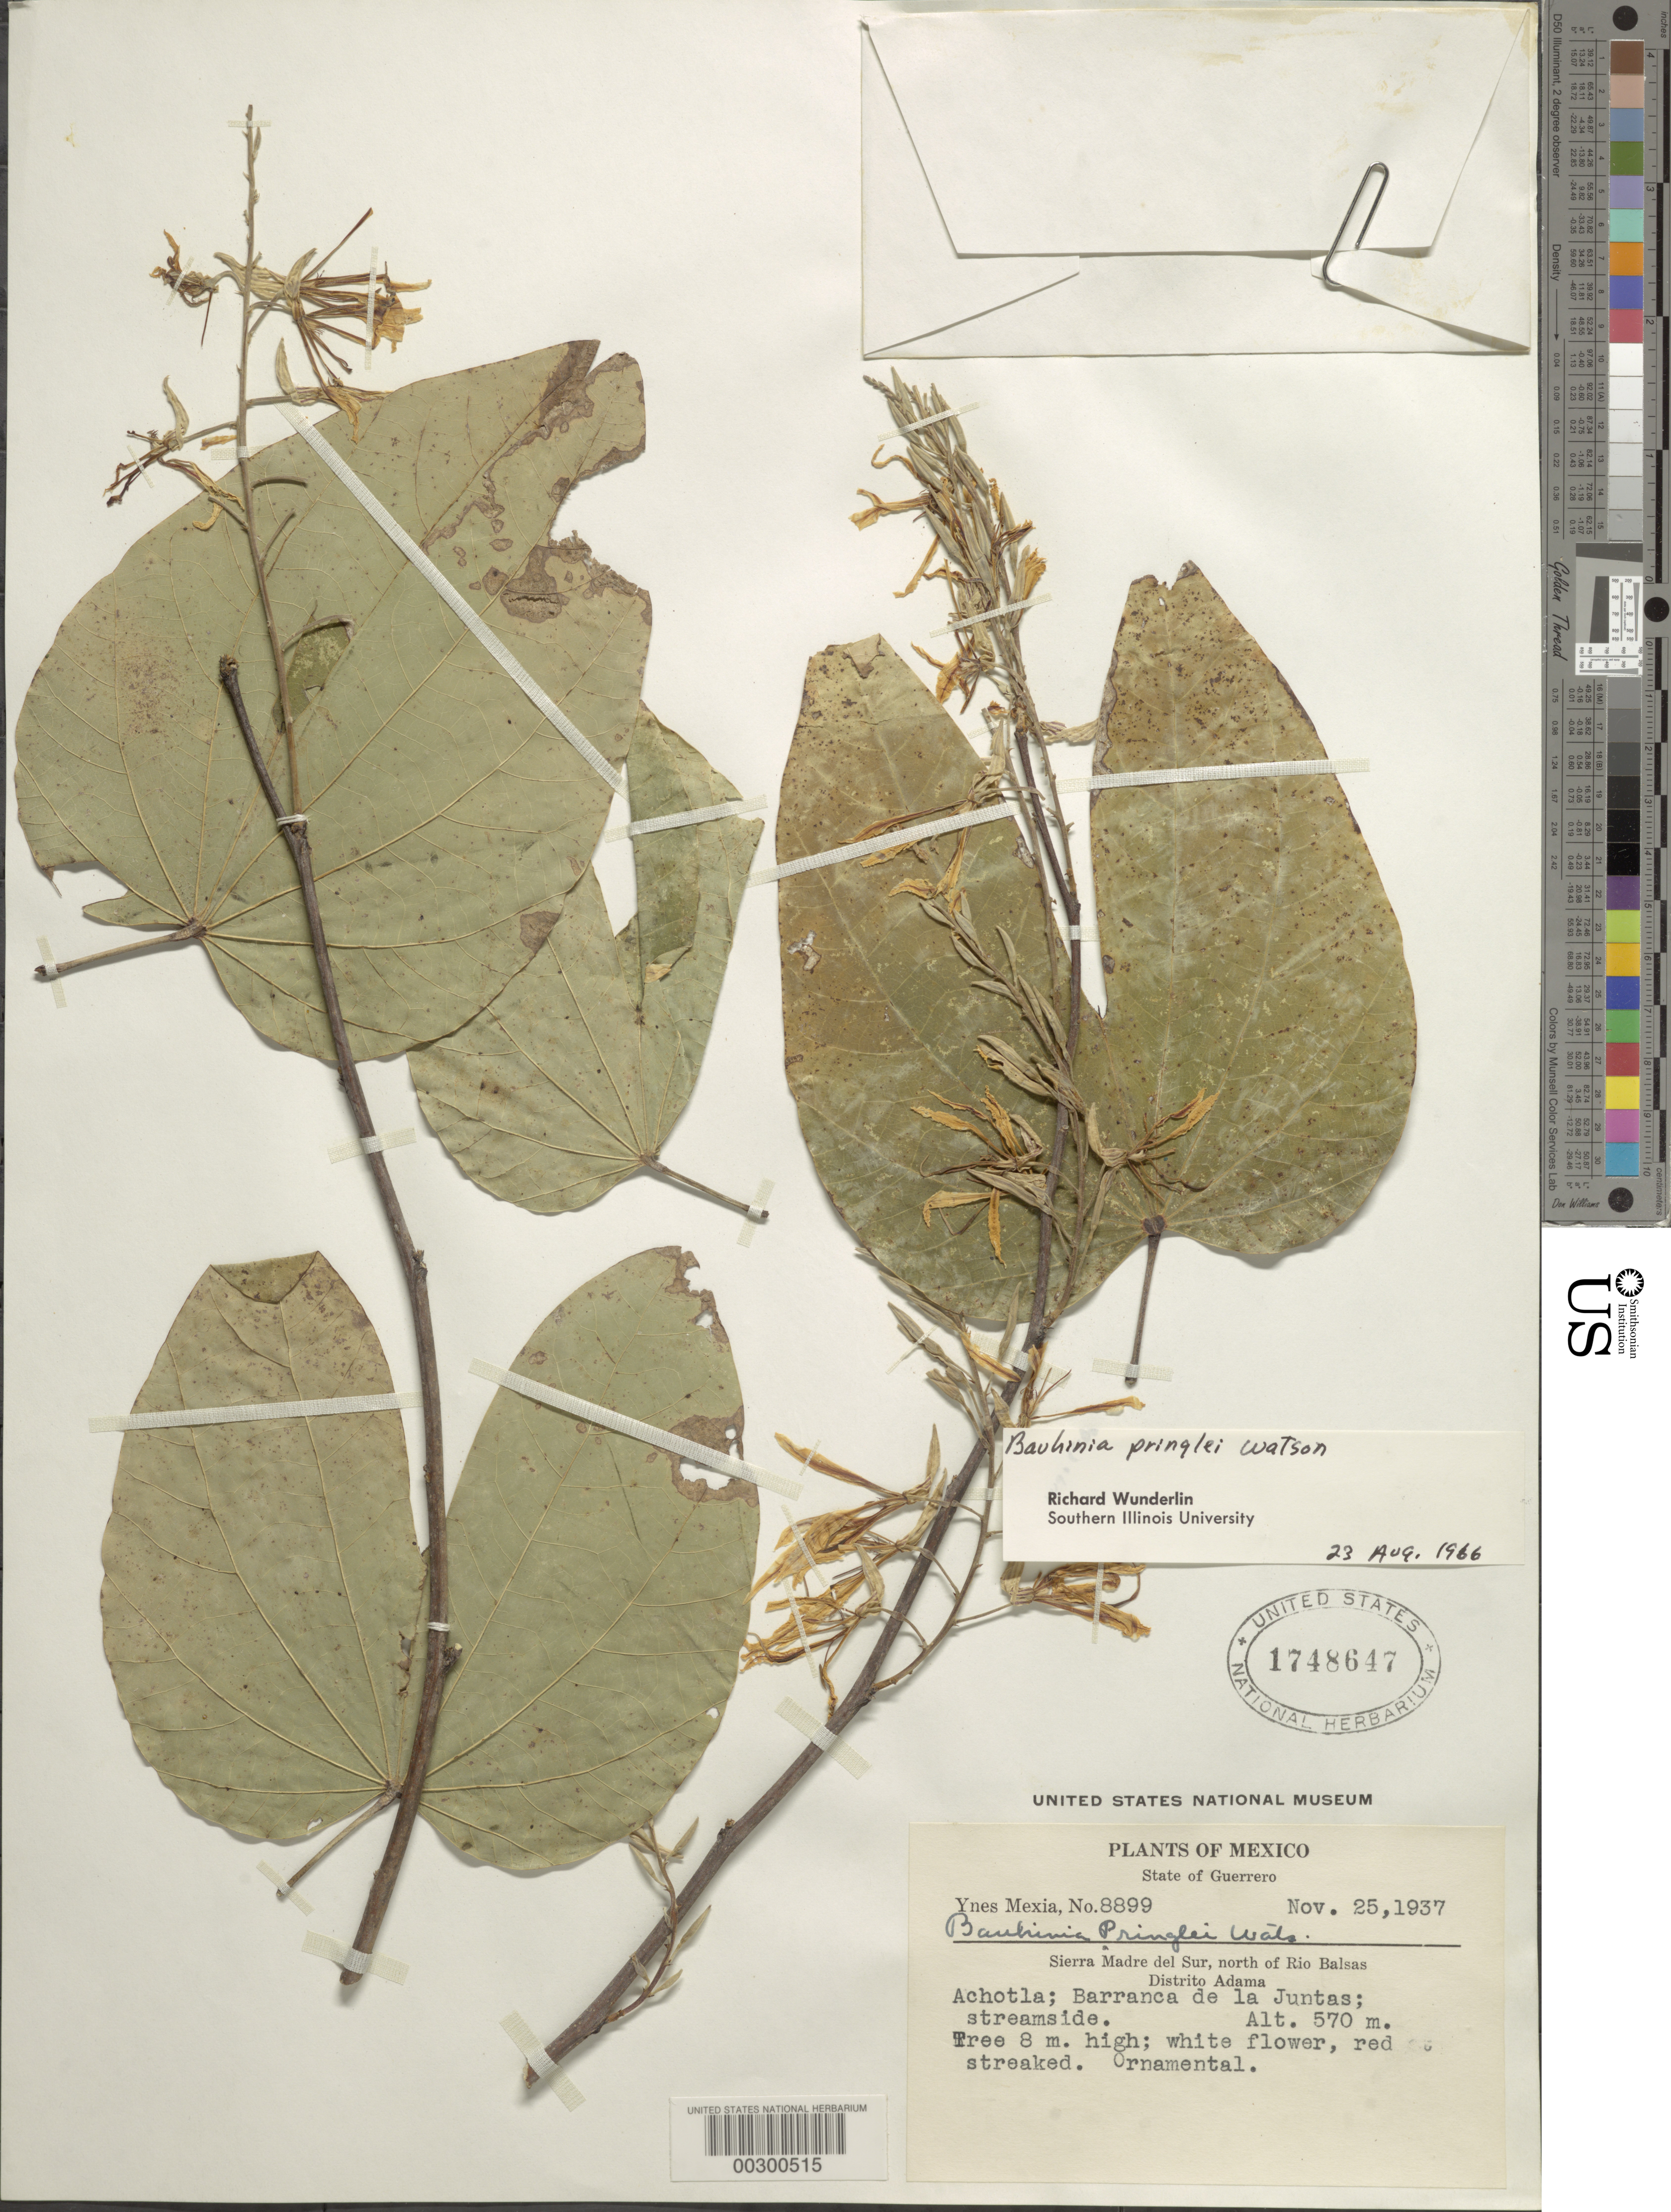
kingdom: Plantae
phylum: Tracheophyta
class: Magnoliopsida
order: Fabales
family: Fabaceae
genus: Bauhinia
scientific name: Bauhinia pringlei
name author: S. Watson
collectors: Y. Mexia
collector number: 8899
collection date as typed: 25 Nov 1937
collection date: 1937-11-25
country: Mexico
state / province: Guerrero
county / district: Adama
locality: Achotla; Barranca de la Juntas; Sierra Madre del Sur, N of Rio Balsas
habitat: Streamside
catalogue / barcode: US 1748647